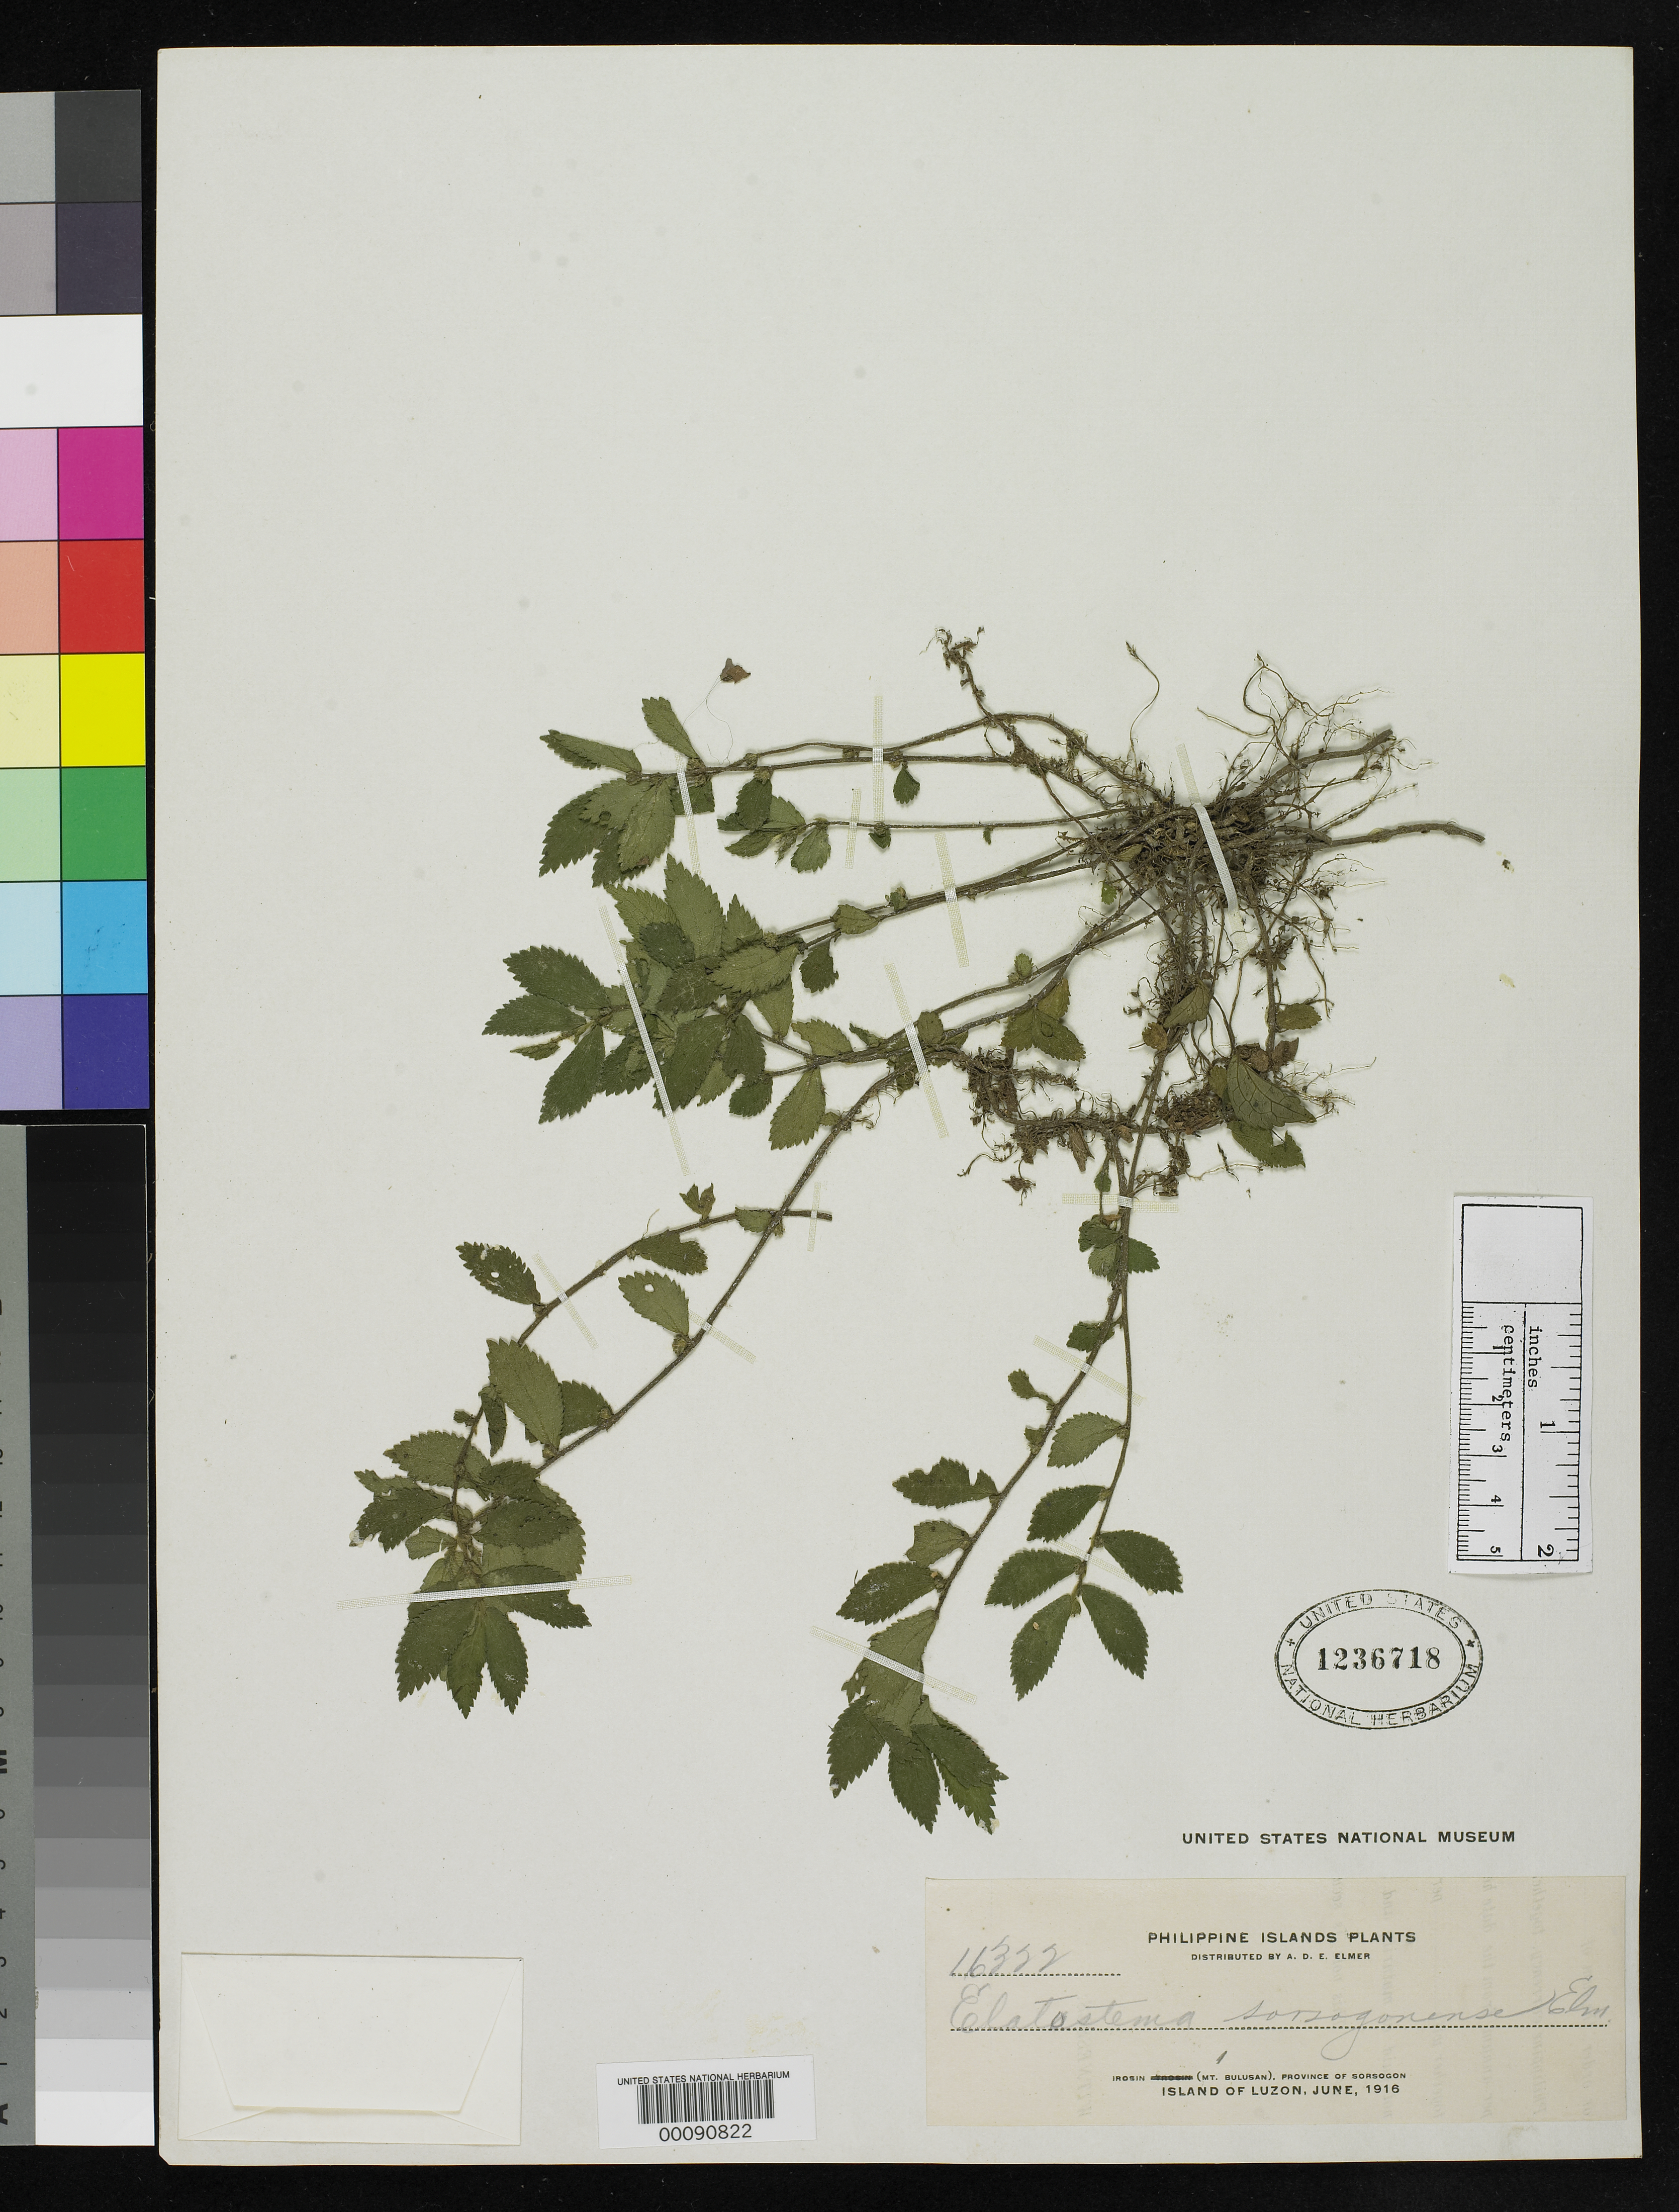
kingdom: Plantae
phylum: Tracheophyta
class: Magnoliopsida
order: Rosales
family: Urticaceae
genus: Elatostema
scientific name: Elatostema sorsogonense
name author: Elmer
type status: Isosyntype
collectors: A. D. E. Elmer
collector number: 16322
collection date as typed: Jun 1916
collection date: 1916-06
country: Philippines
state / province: Bicol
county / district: Sorsogon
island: Luzon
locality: Irosin (Mt. Bulusan).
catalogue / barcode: US 1236718